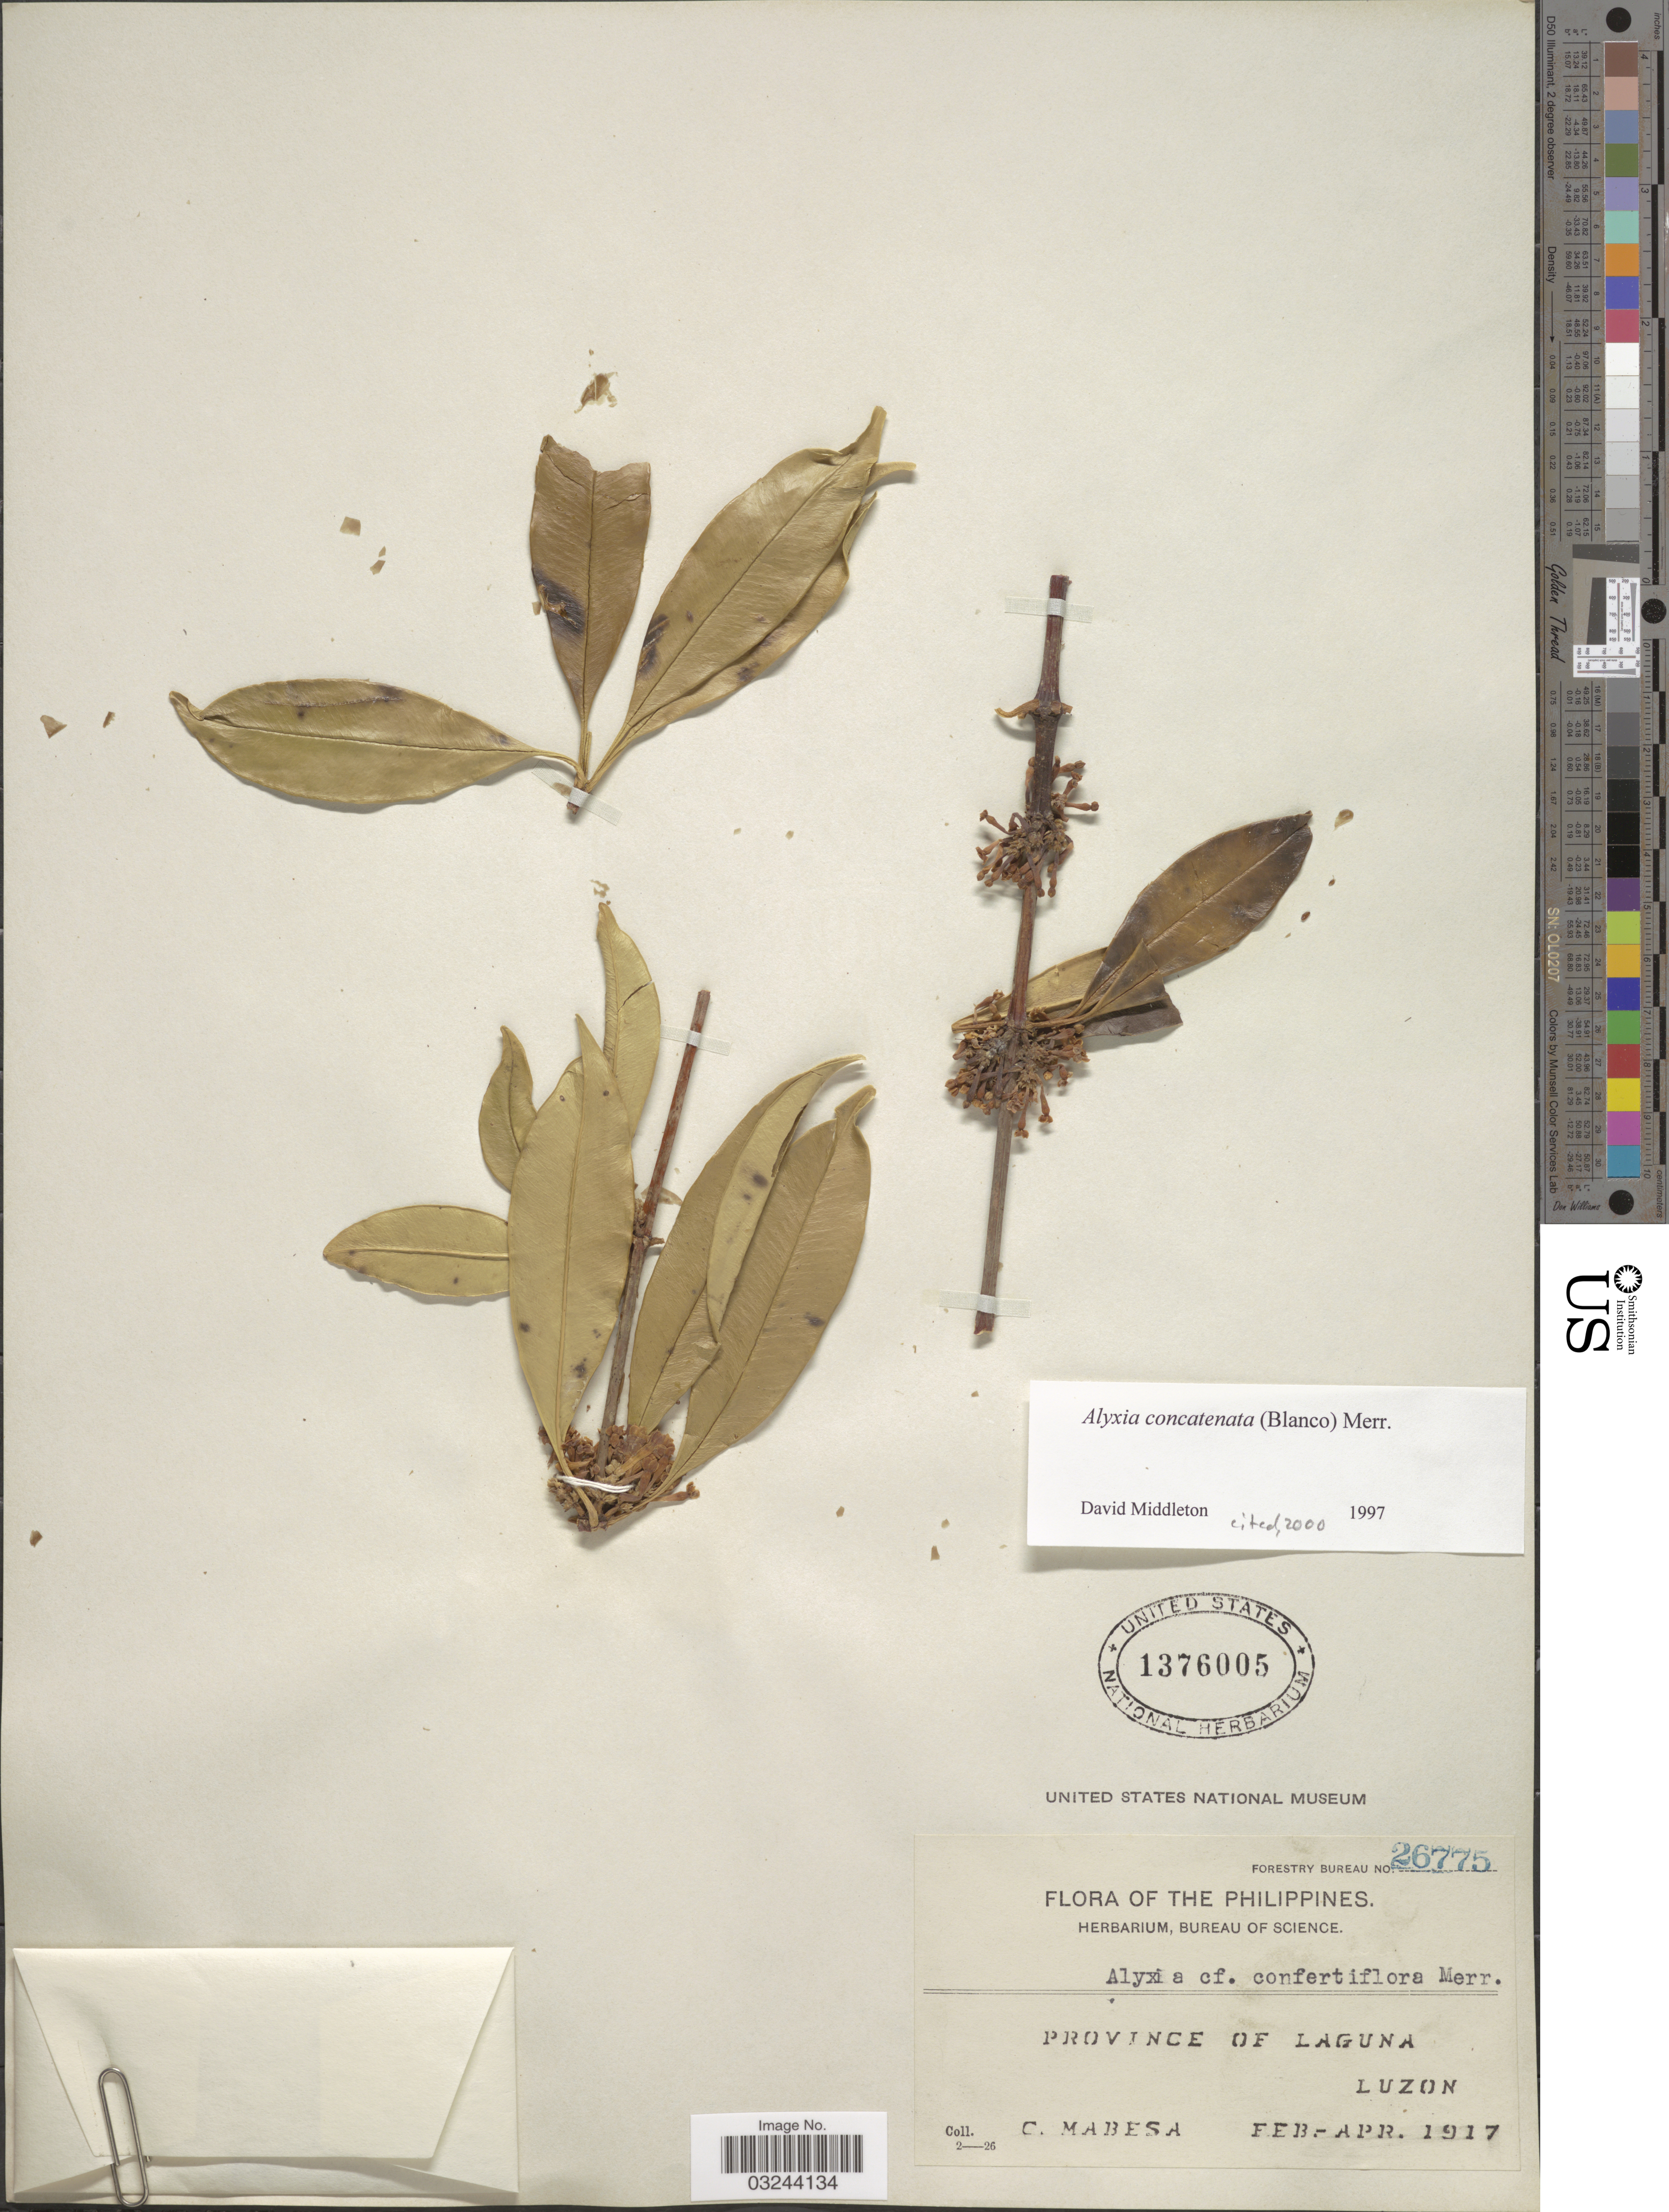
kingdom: Plantae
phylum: Tracheophyta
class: Magnoliopsida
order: Gentianales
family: Apocynaceae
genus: Alyxia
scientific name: Alyxia concatenata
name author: (Blanco) Merr.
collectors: C. Mabesa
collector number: Forestry Bureau 26775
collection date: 1917-02/1917-04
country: Philippines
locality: Province of Laguna, Luzon.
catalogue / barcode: US 1376005